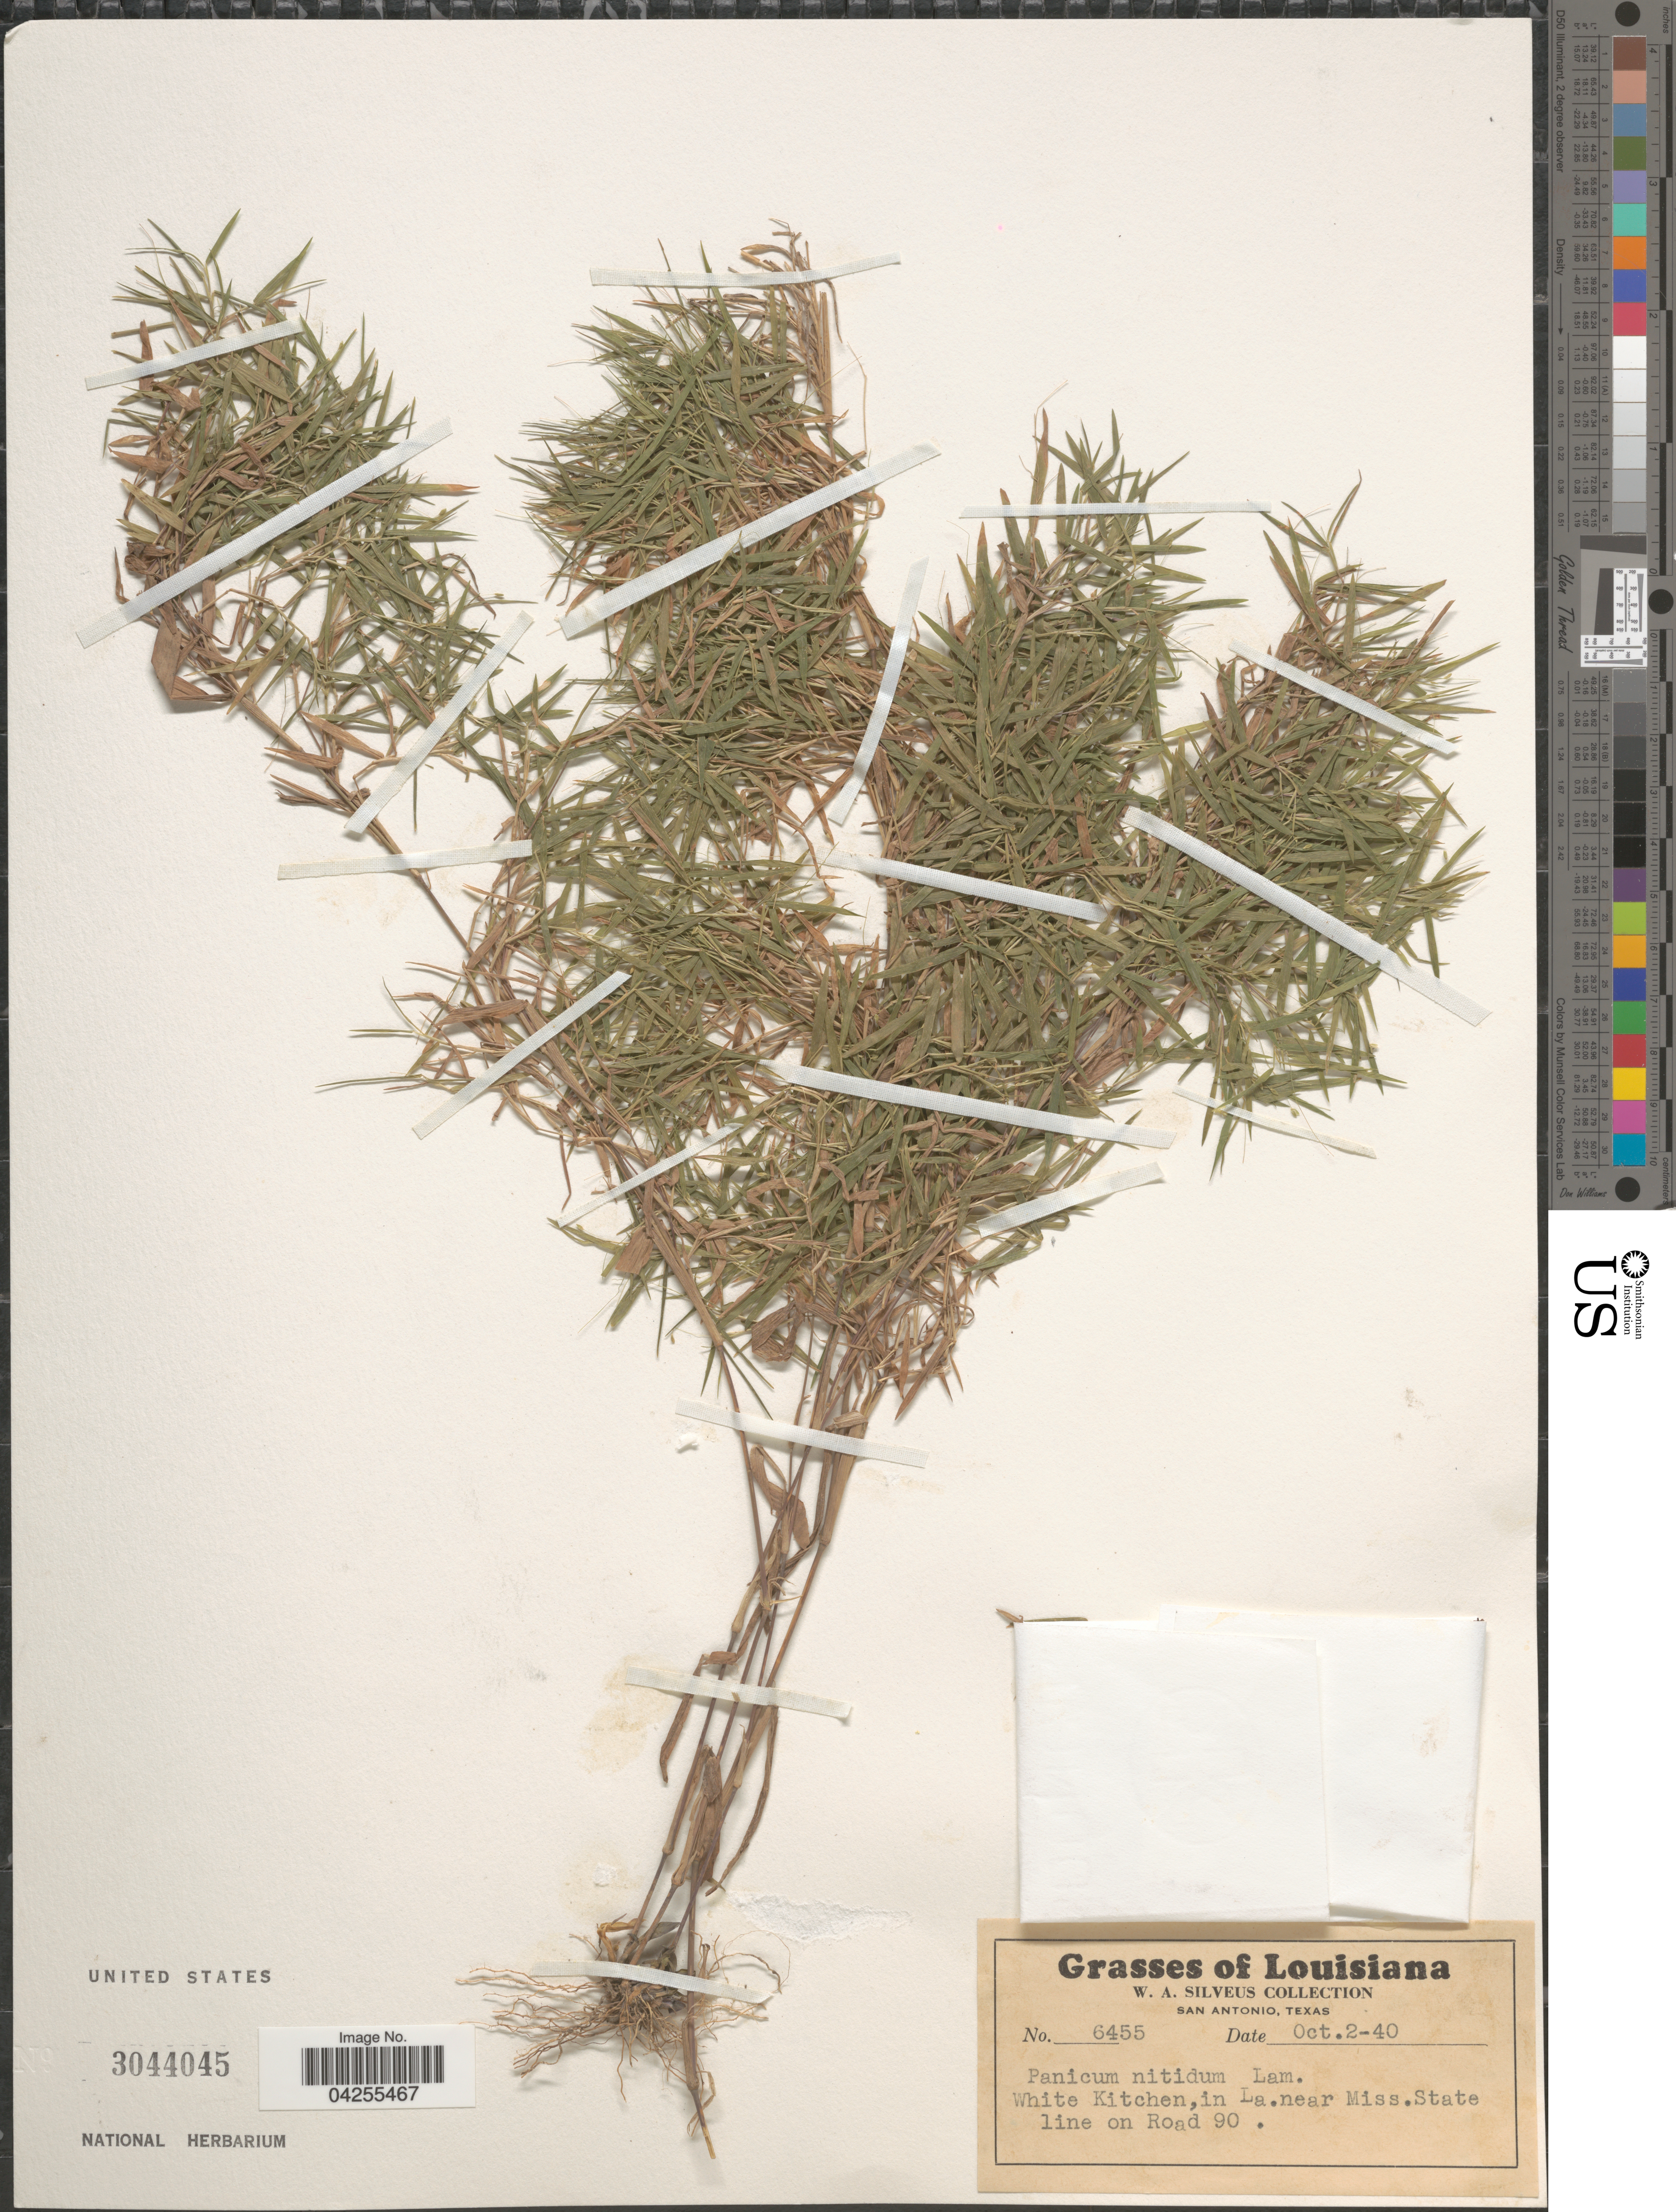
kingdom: Plantae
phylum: Tracheophyta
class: Liliopsida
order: Poales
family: Poaceae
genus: Dichanthelium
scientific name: Dichanthelium dichotomum var. dichotomum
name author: (L.) Gould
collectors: W. Silveus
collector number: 6455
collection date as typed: Transcribed d/m/y: 2/10/40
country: United States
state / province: Louisiana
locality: White Kitchen. Near Miss. State line on Road 90.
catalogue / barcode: US 3044045